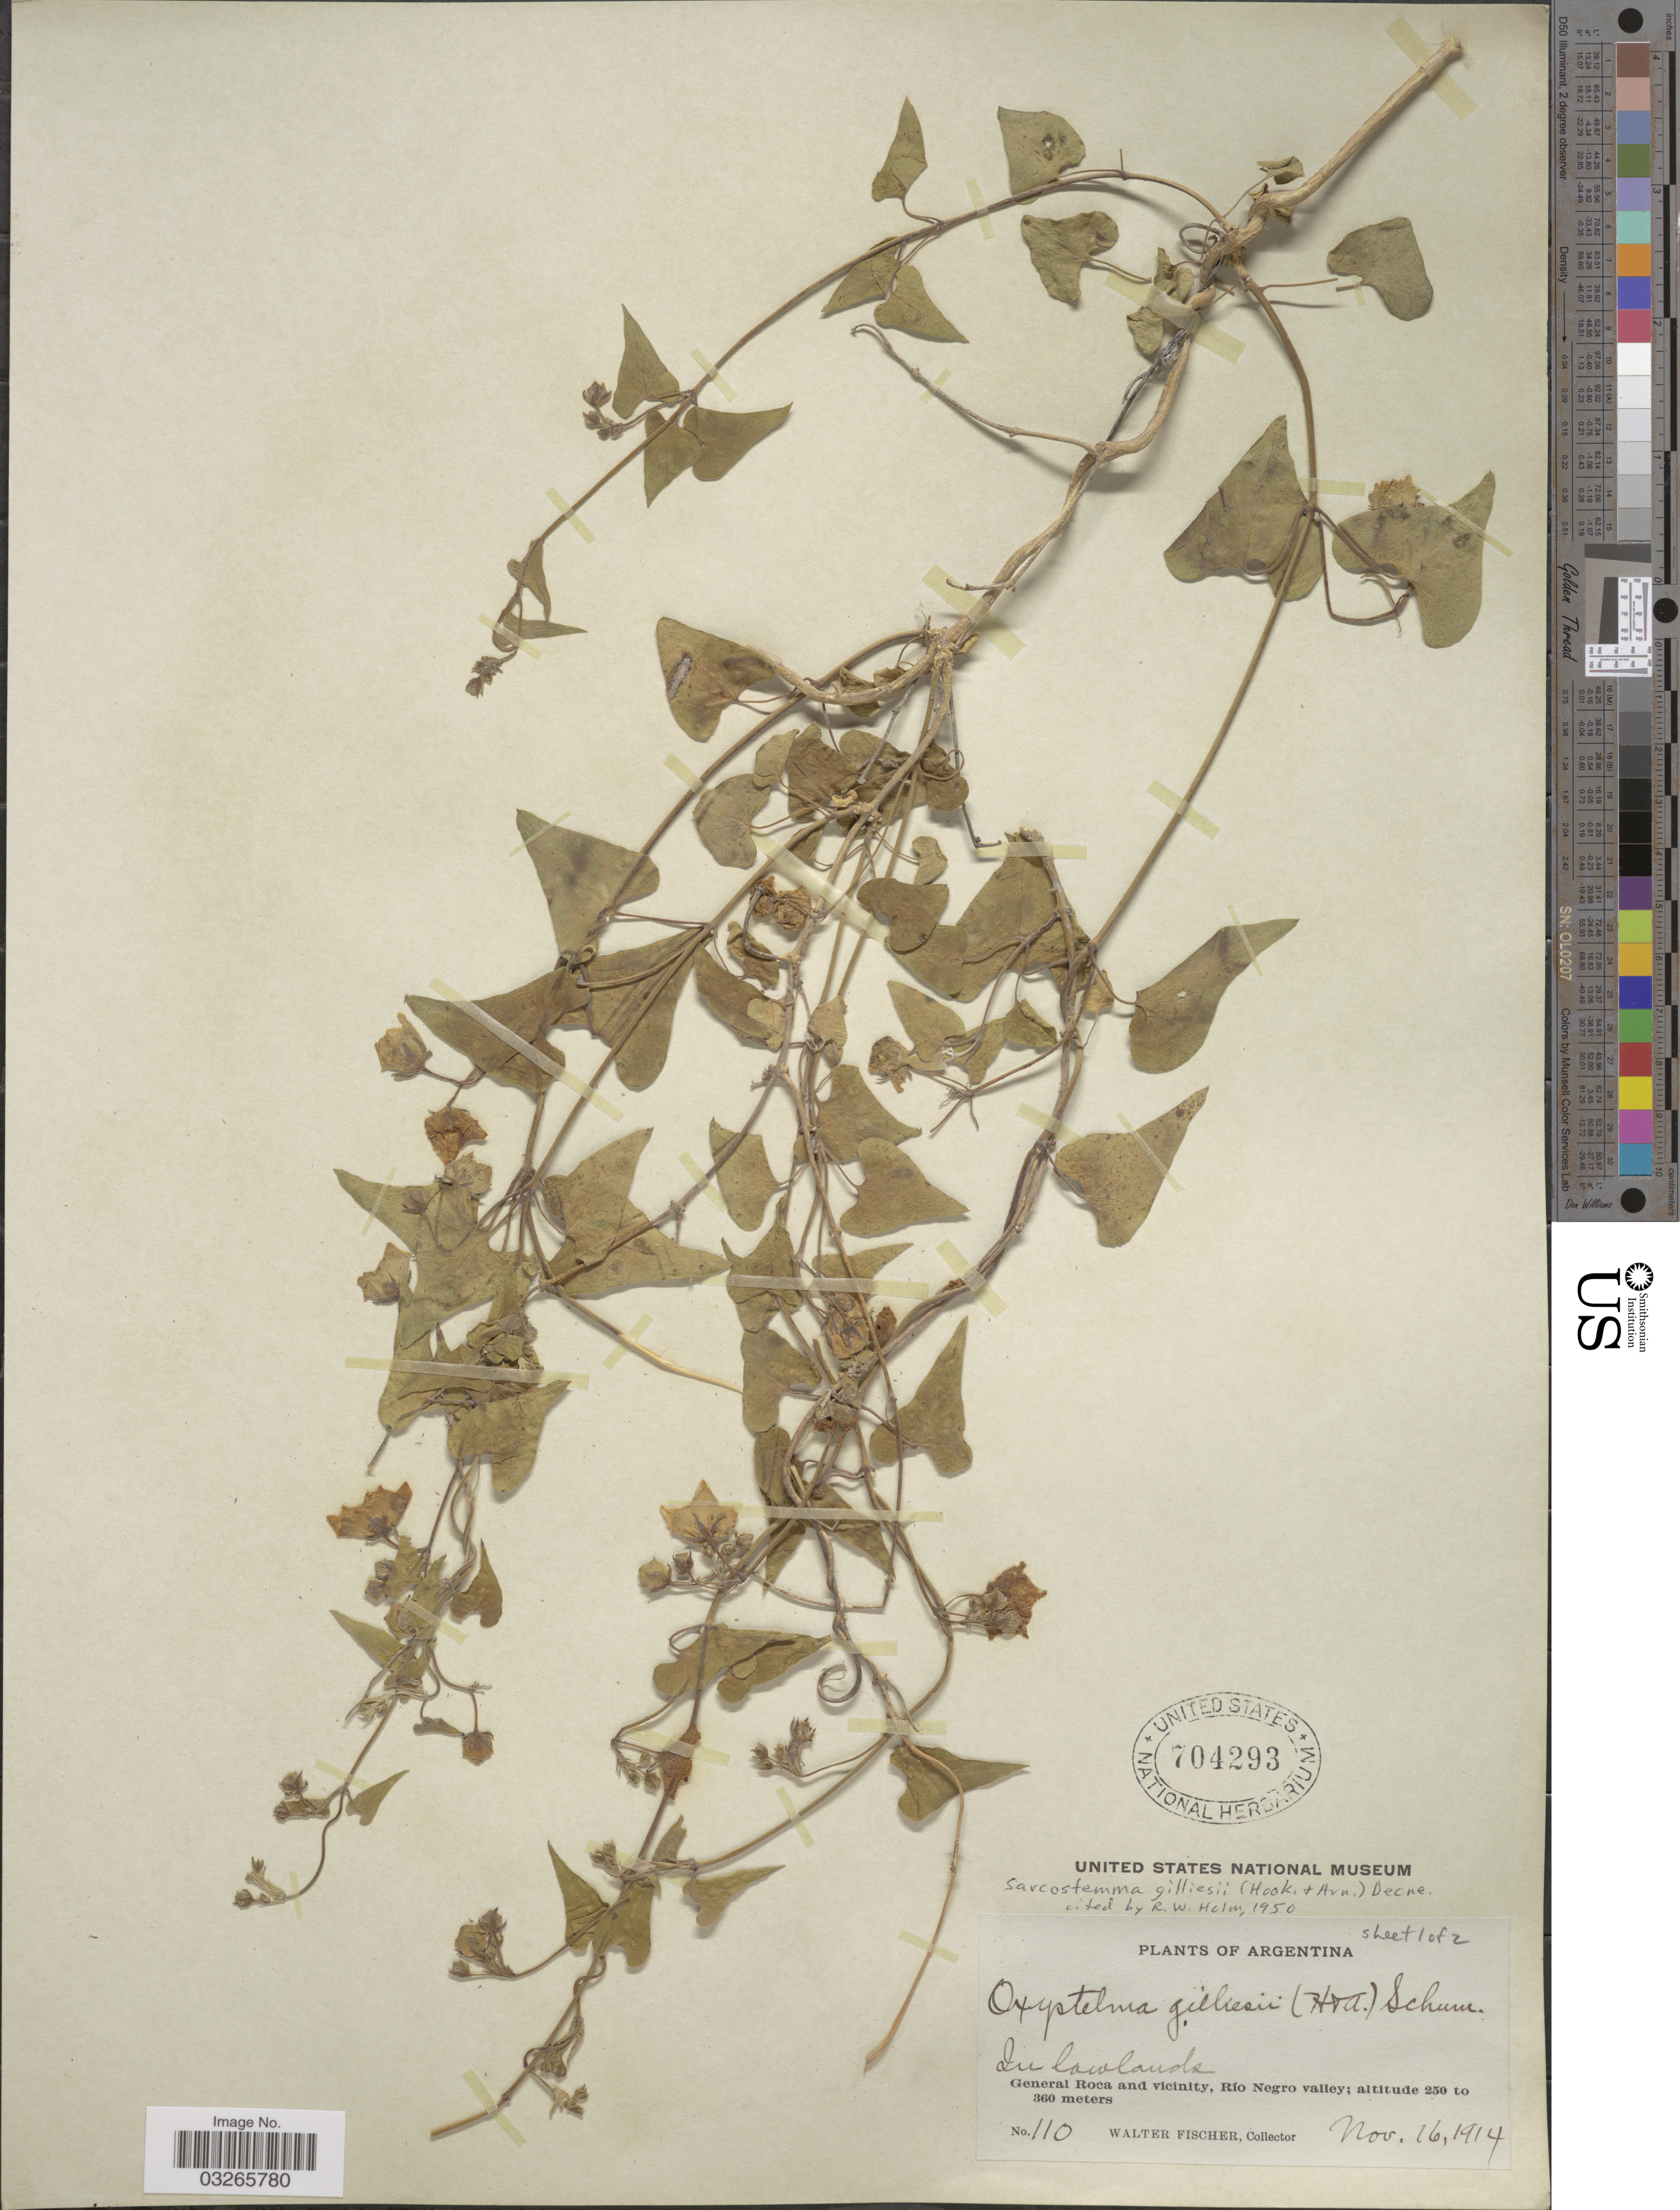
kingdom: Plantae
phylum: Tracheophyta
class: Magnoliopsida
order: Gentianales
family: Apocynaceae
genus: Sarcostemma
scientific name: Sarcostemma gilliesii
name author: (Hook. & Arn.) Decne.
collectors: W. Fischer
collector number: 110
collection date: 1914-11-16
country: Argentina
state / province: Rio Negro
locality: In lowlands. General Roca and vicinity, Río Negro valley.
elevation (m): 250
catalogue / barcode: US 704293